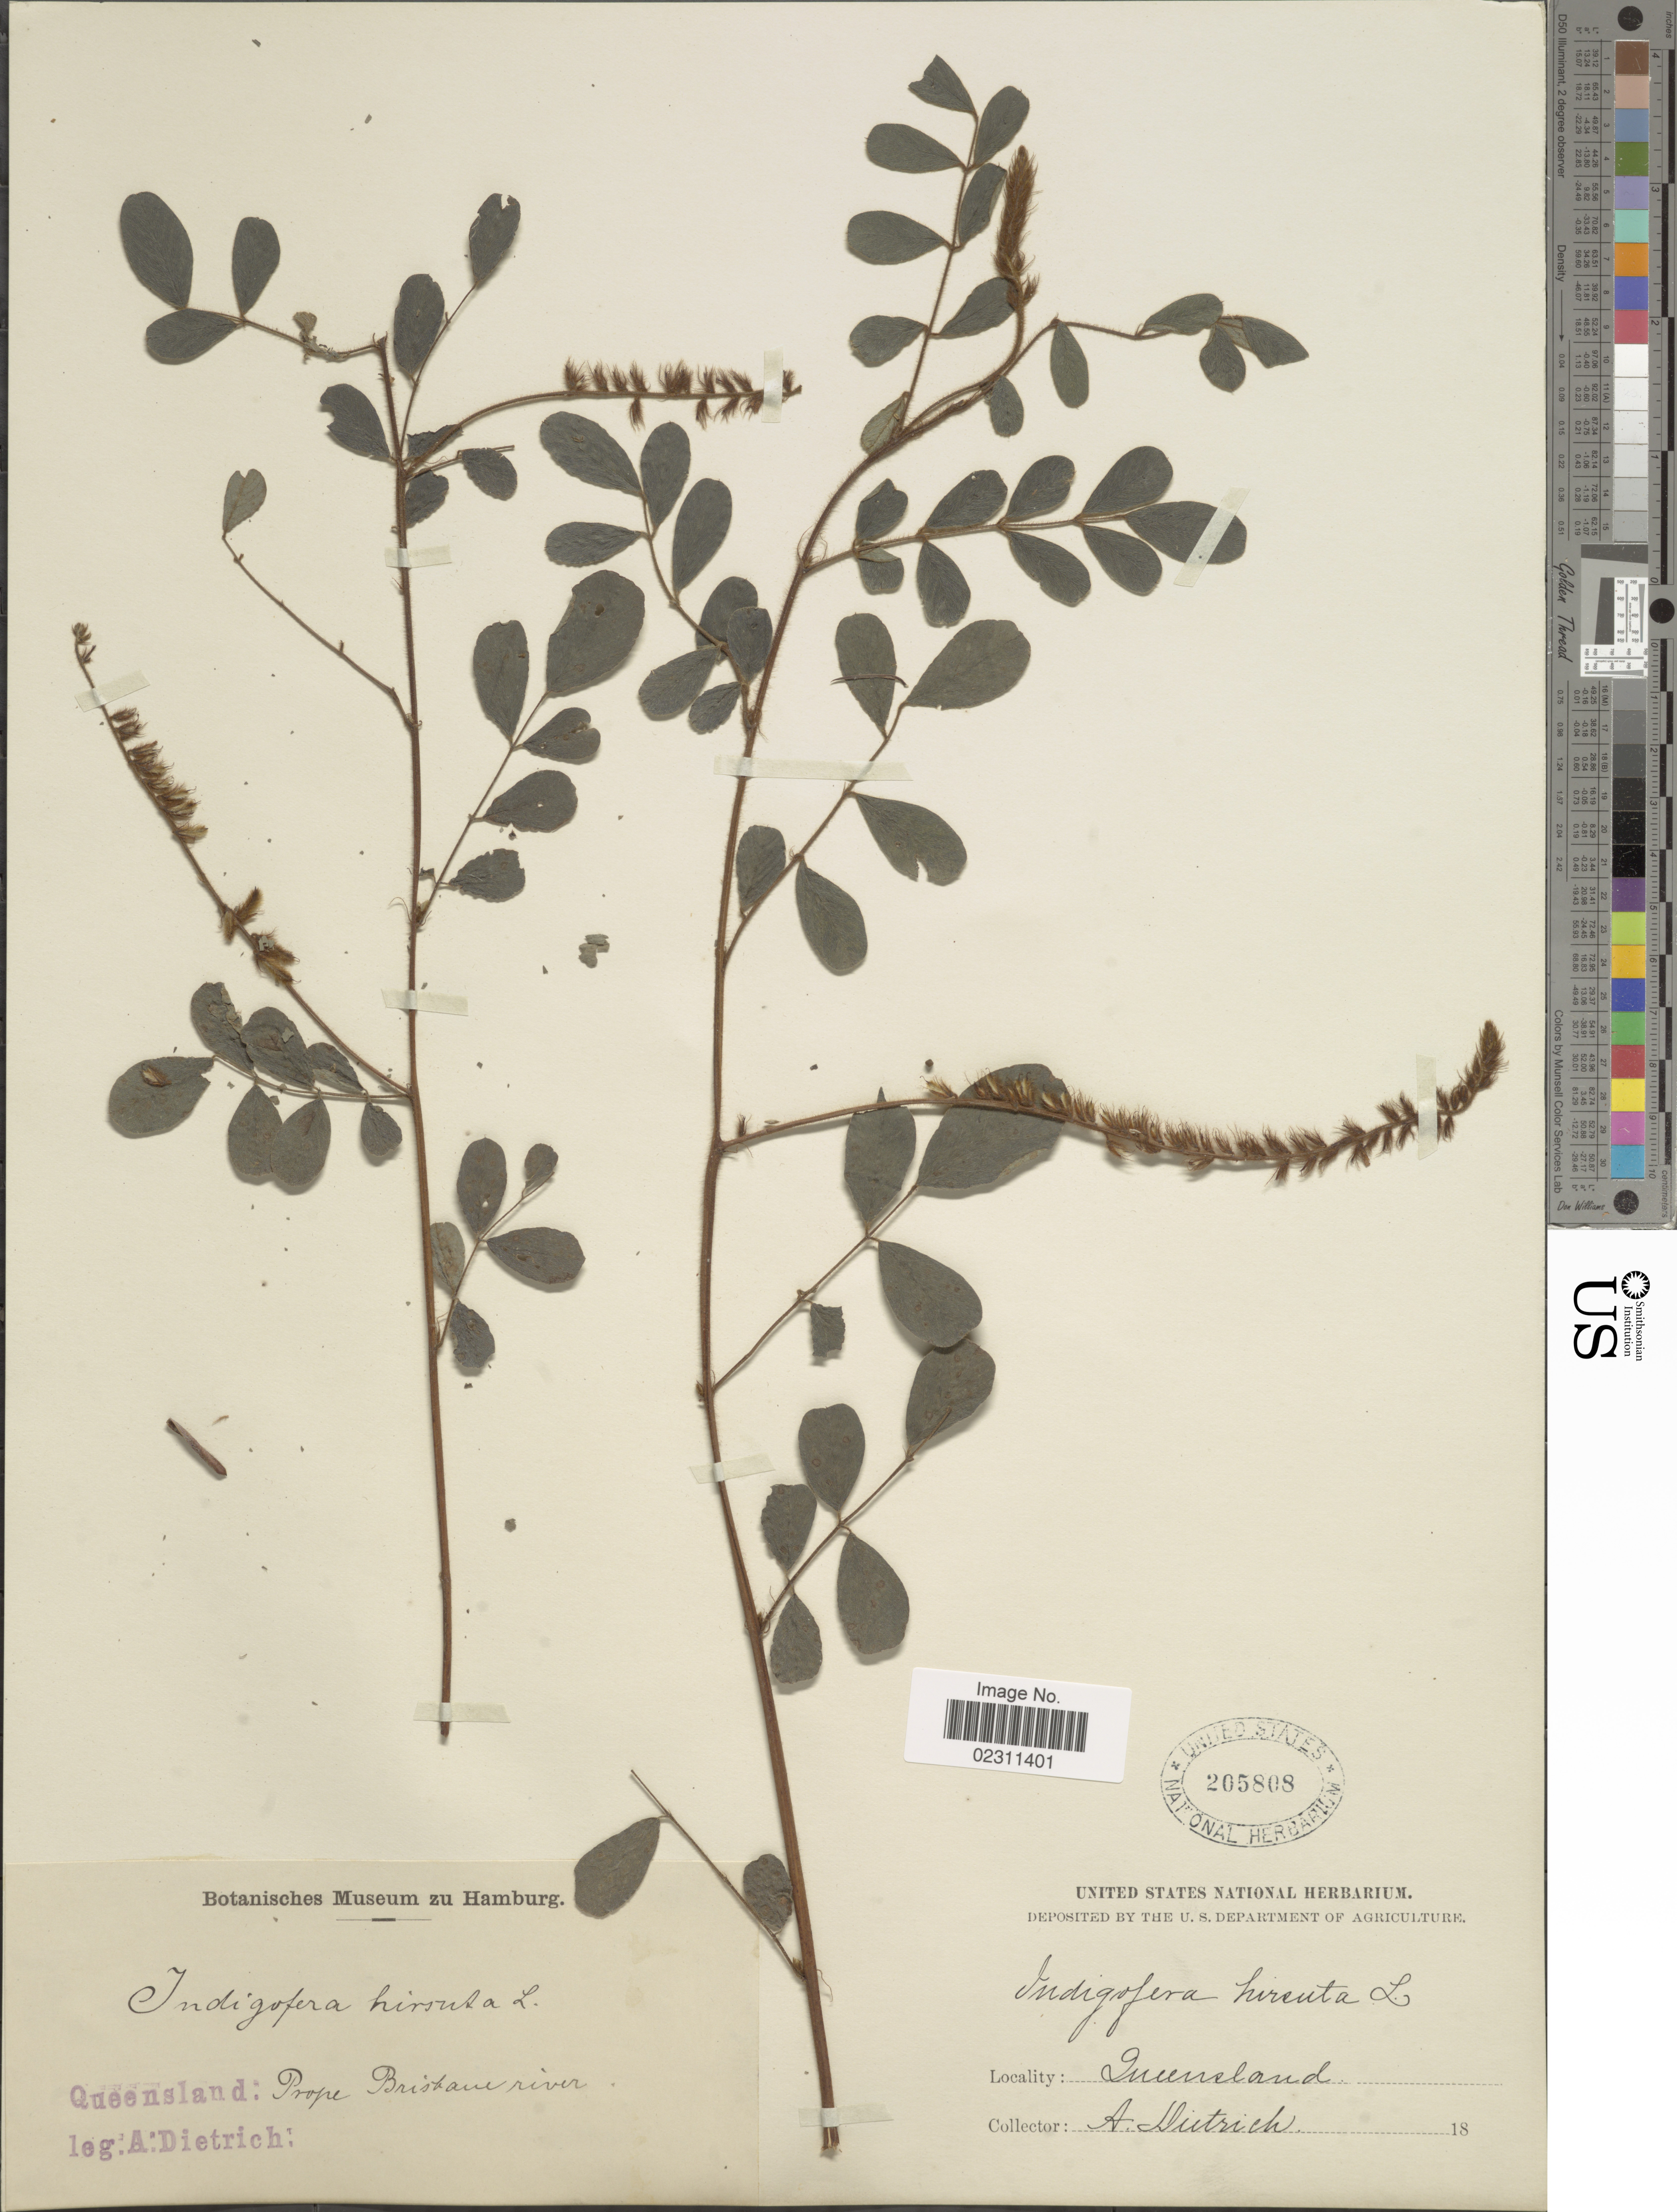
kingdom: Plantae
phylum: Tracheophyta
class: Magnoliopsida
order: Fabales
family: Fabaceae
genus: Indigofera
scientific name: Indigofera hirsuta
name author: L.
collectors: A. Dietrich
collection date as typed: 18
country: Australia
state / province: Queensland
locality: Prope Bristane river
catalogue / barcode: US 205808